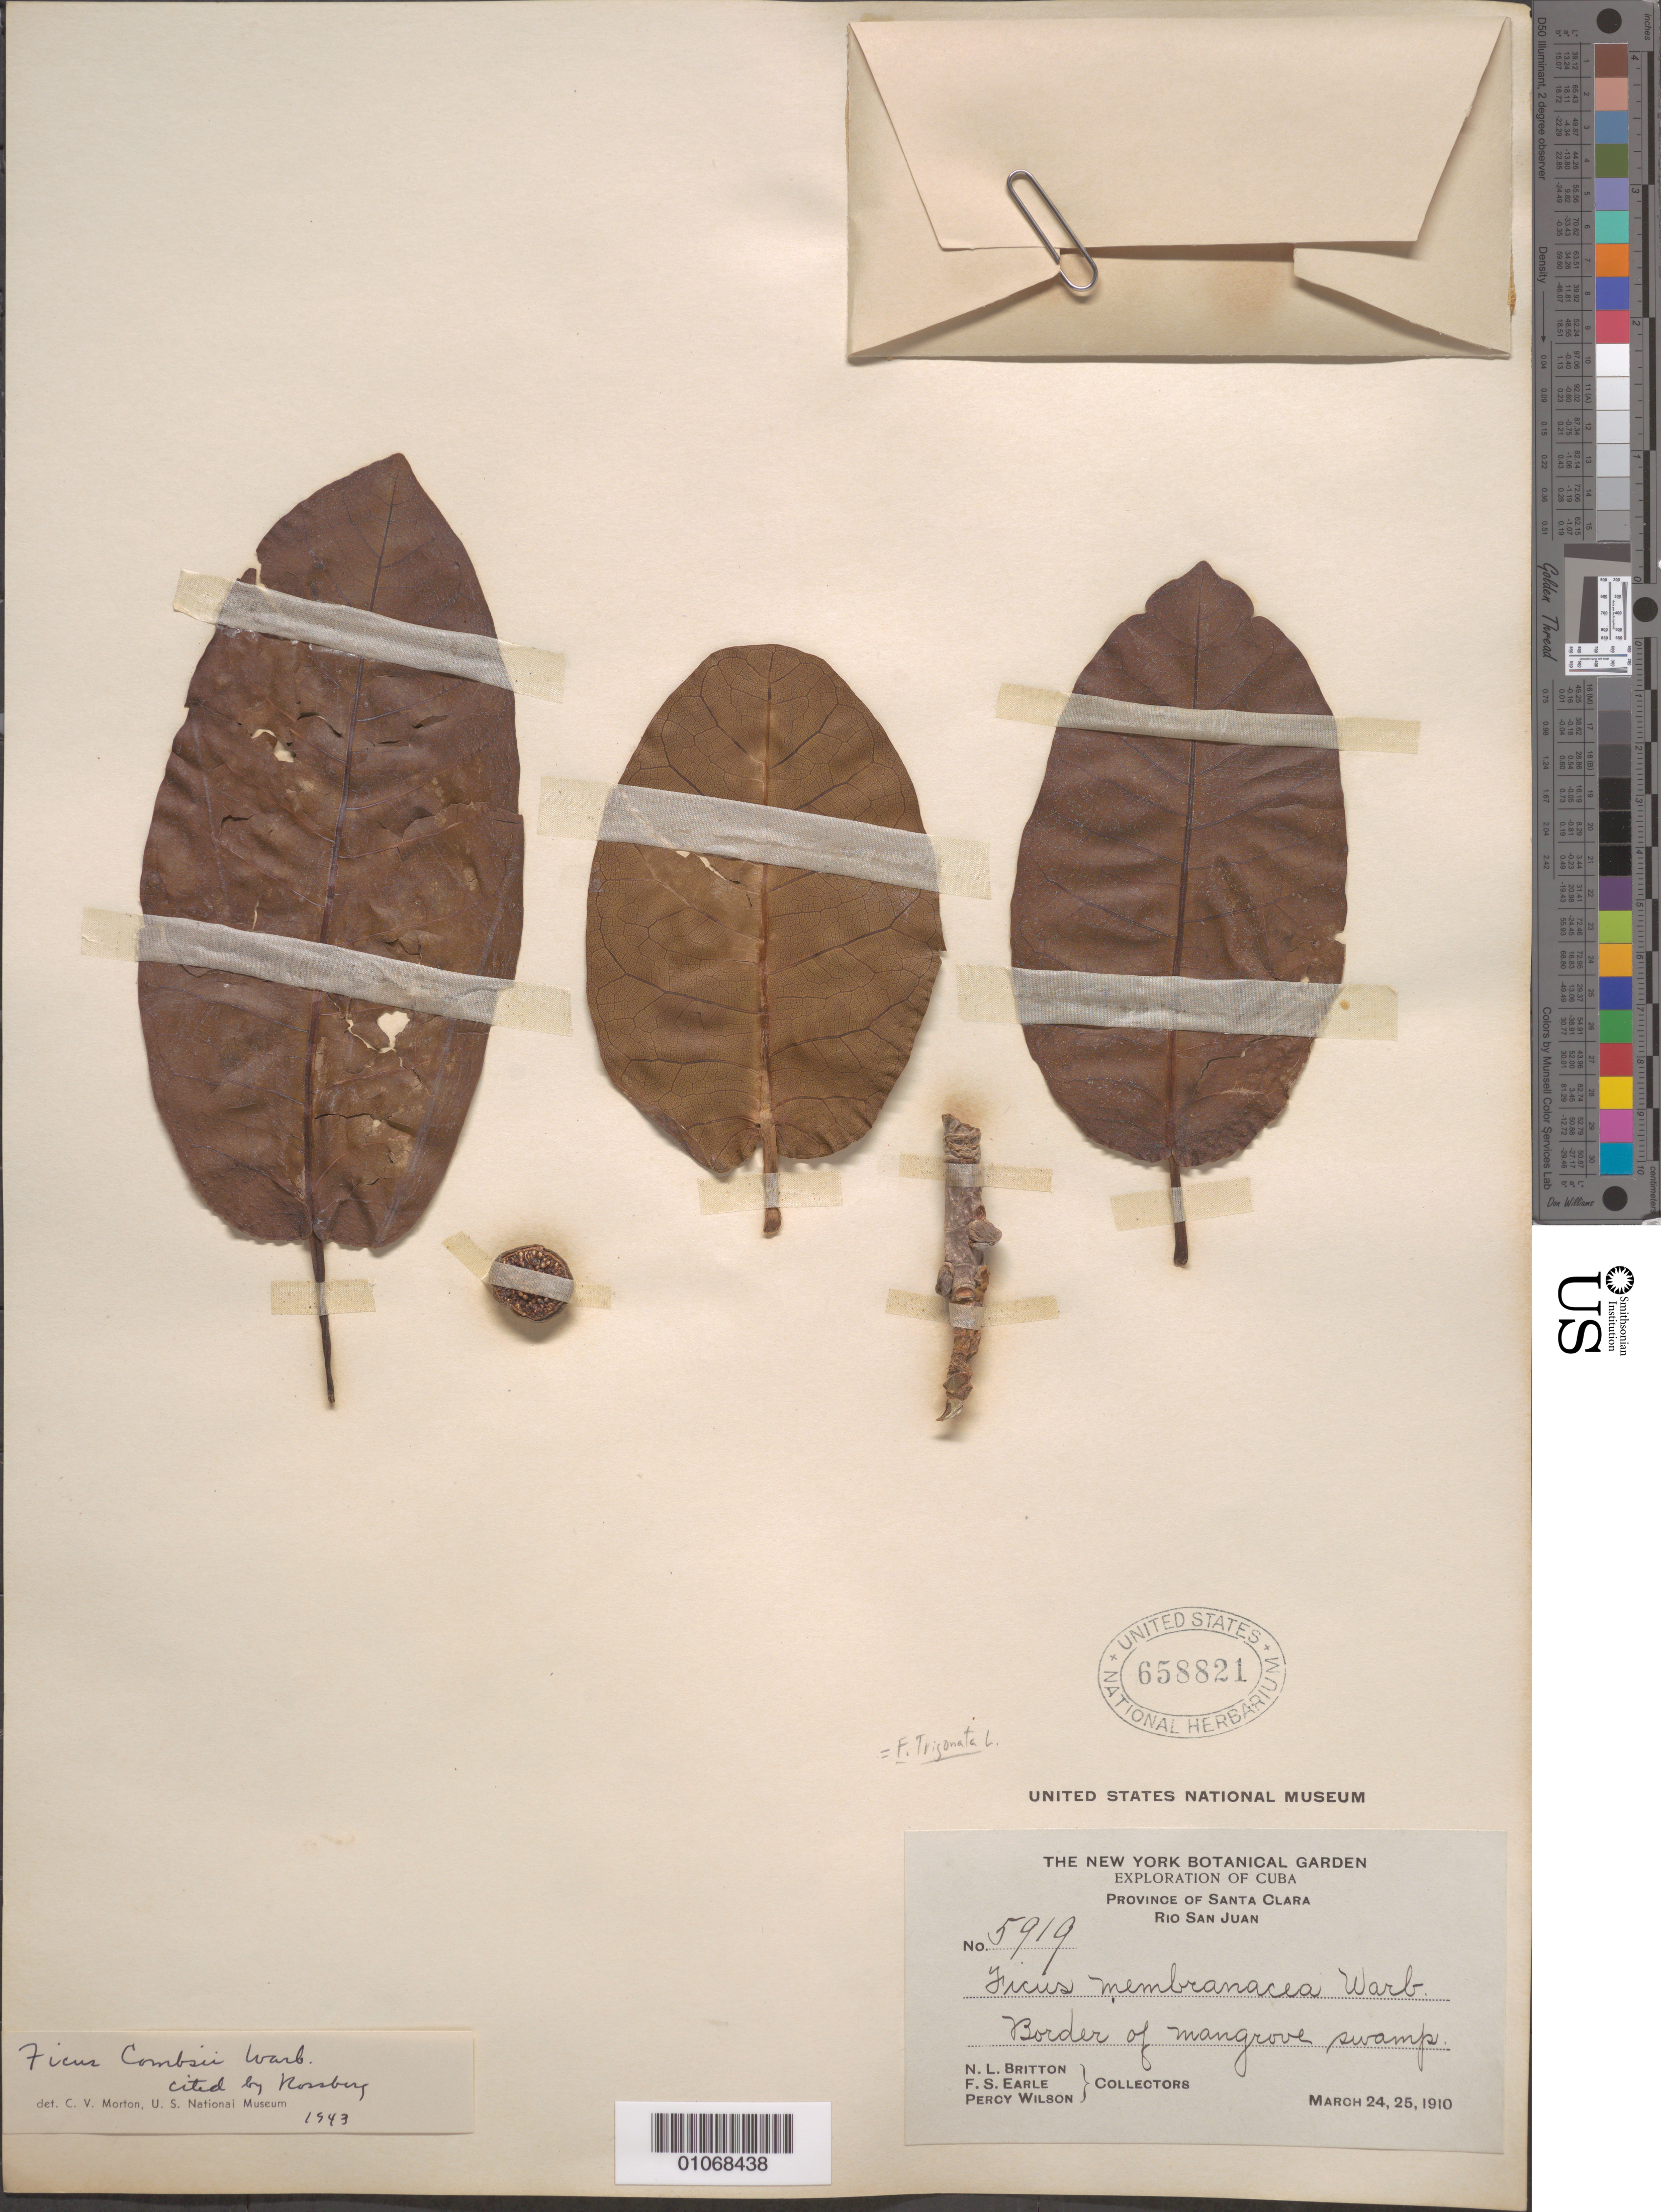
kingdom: Plantae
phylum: Tracheophyta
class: Magnoliopsida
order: Rosales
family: Moraceae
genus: Ficus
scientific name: Ficus trigonata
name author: L.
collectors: F. S. Earle & P. Wilson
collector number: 5919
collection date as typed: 24 Mar 1910 to 25 Mar 1910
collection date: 1910-03-24/1910-03-25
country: Cuba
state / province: Villa Clara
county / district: Santa Clara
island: Cuba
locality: Rio San Juan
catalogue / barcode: US 658821